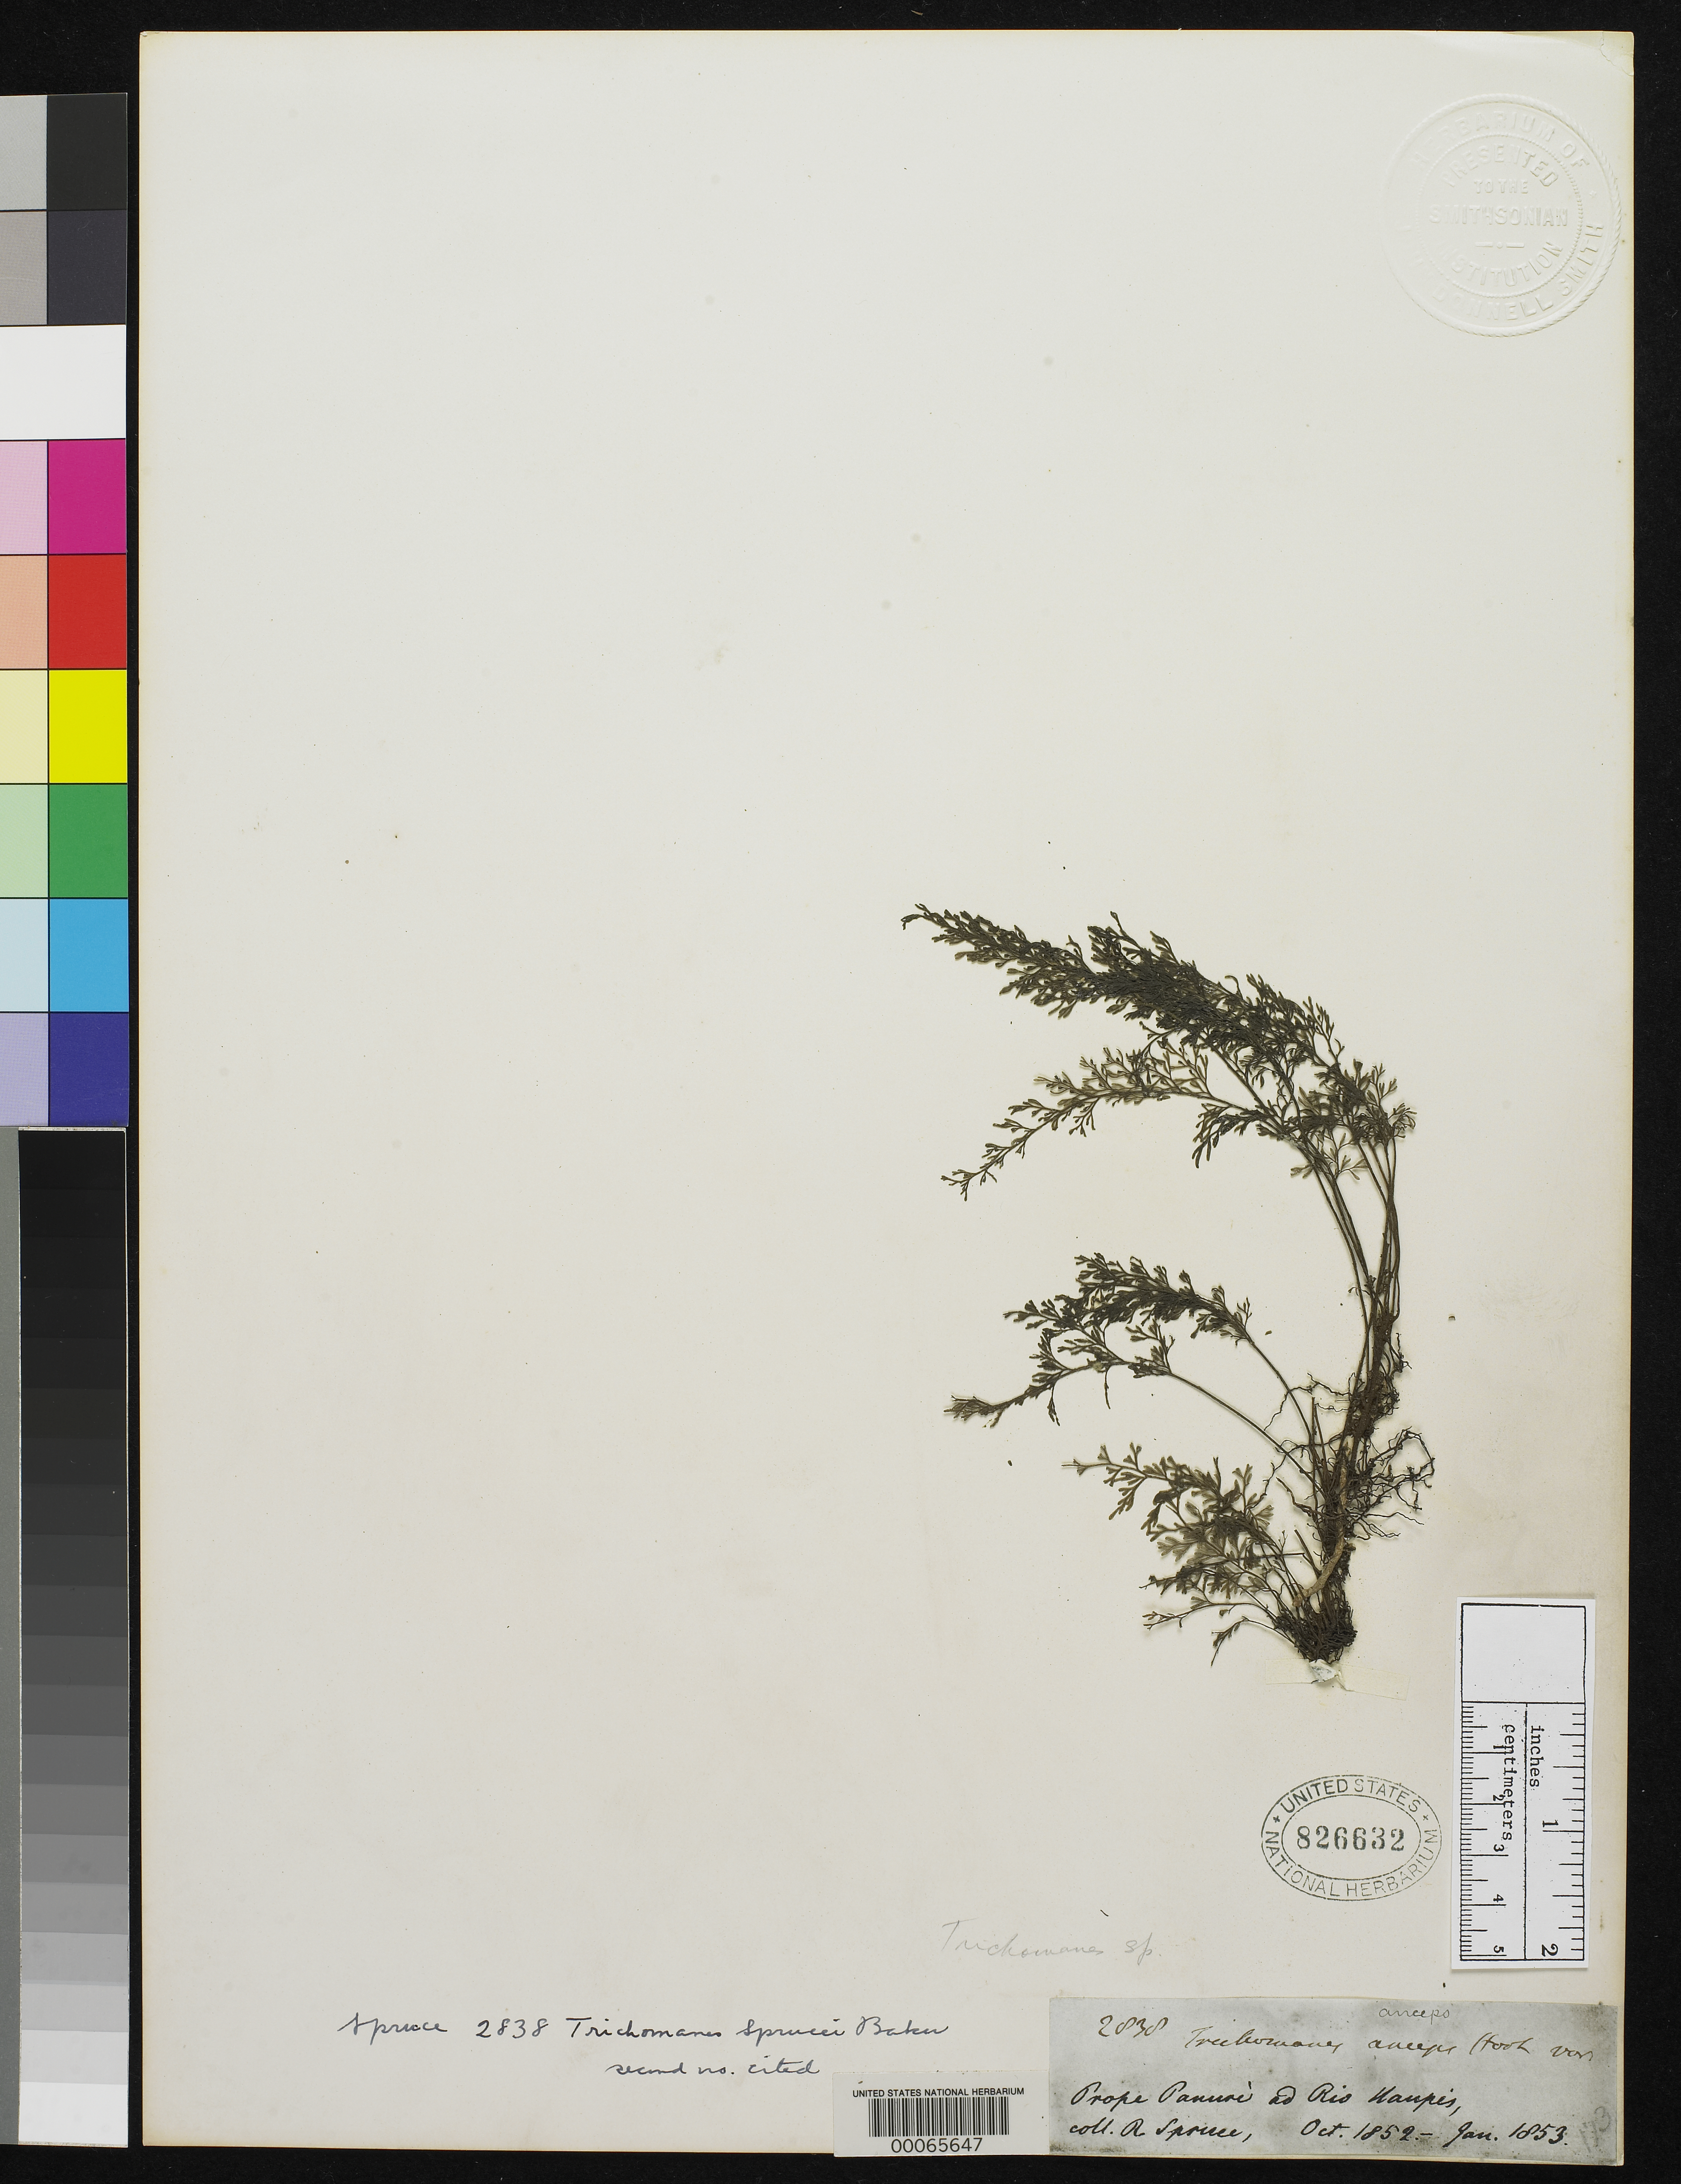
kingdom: Plantae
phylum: Tracheophyta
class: Polypodiopsida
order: Hymenophyllales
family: Hymenophyllaceae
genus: Trichomanes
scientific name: Trichomanes sprucei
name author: Baker in Hook. & Baker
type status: Isosyntype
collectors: R. Spruce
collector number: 2838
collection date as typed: Oct 1852 to -- Jan 1853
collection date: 1852-10/1853-01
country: Brazil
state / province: Amazonas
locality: Panure, on the Rio Vaupes.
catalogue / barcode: US 826632